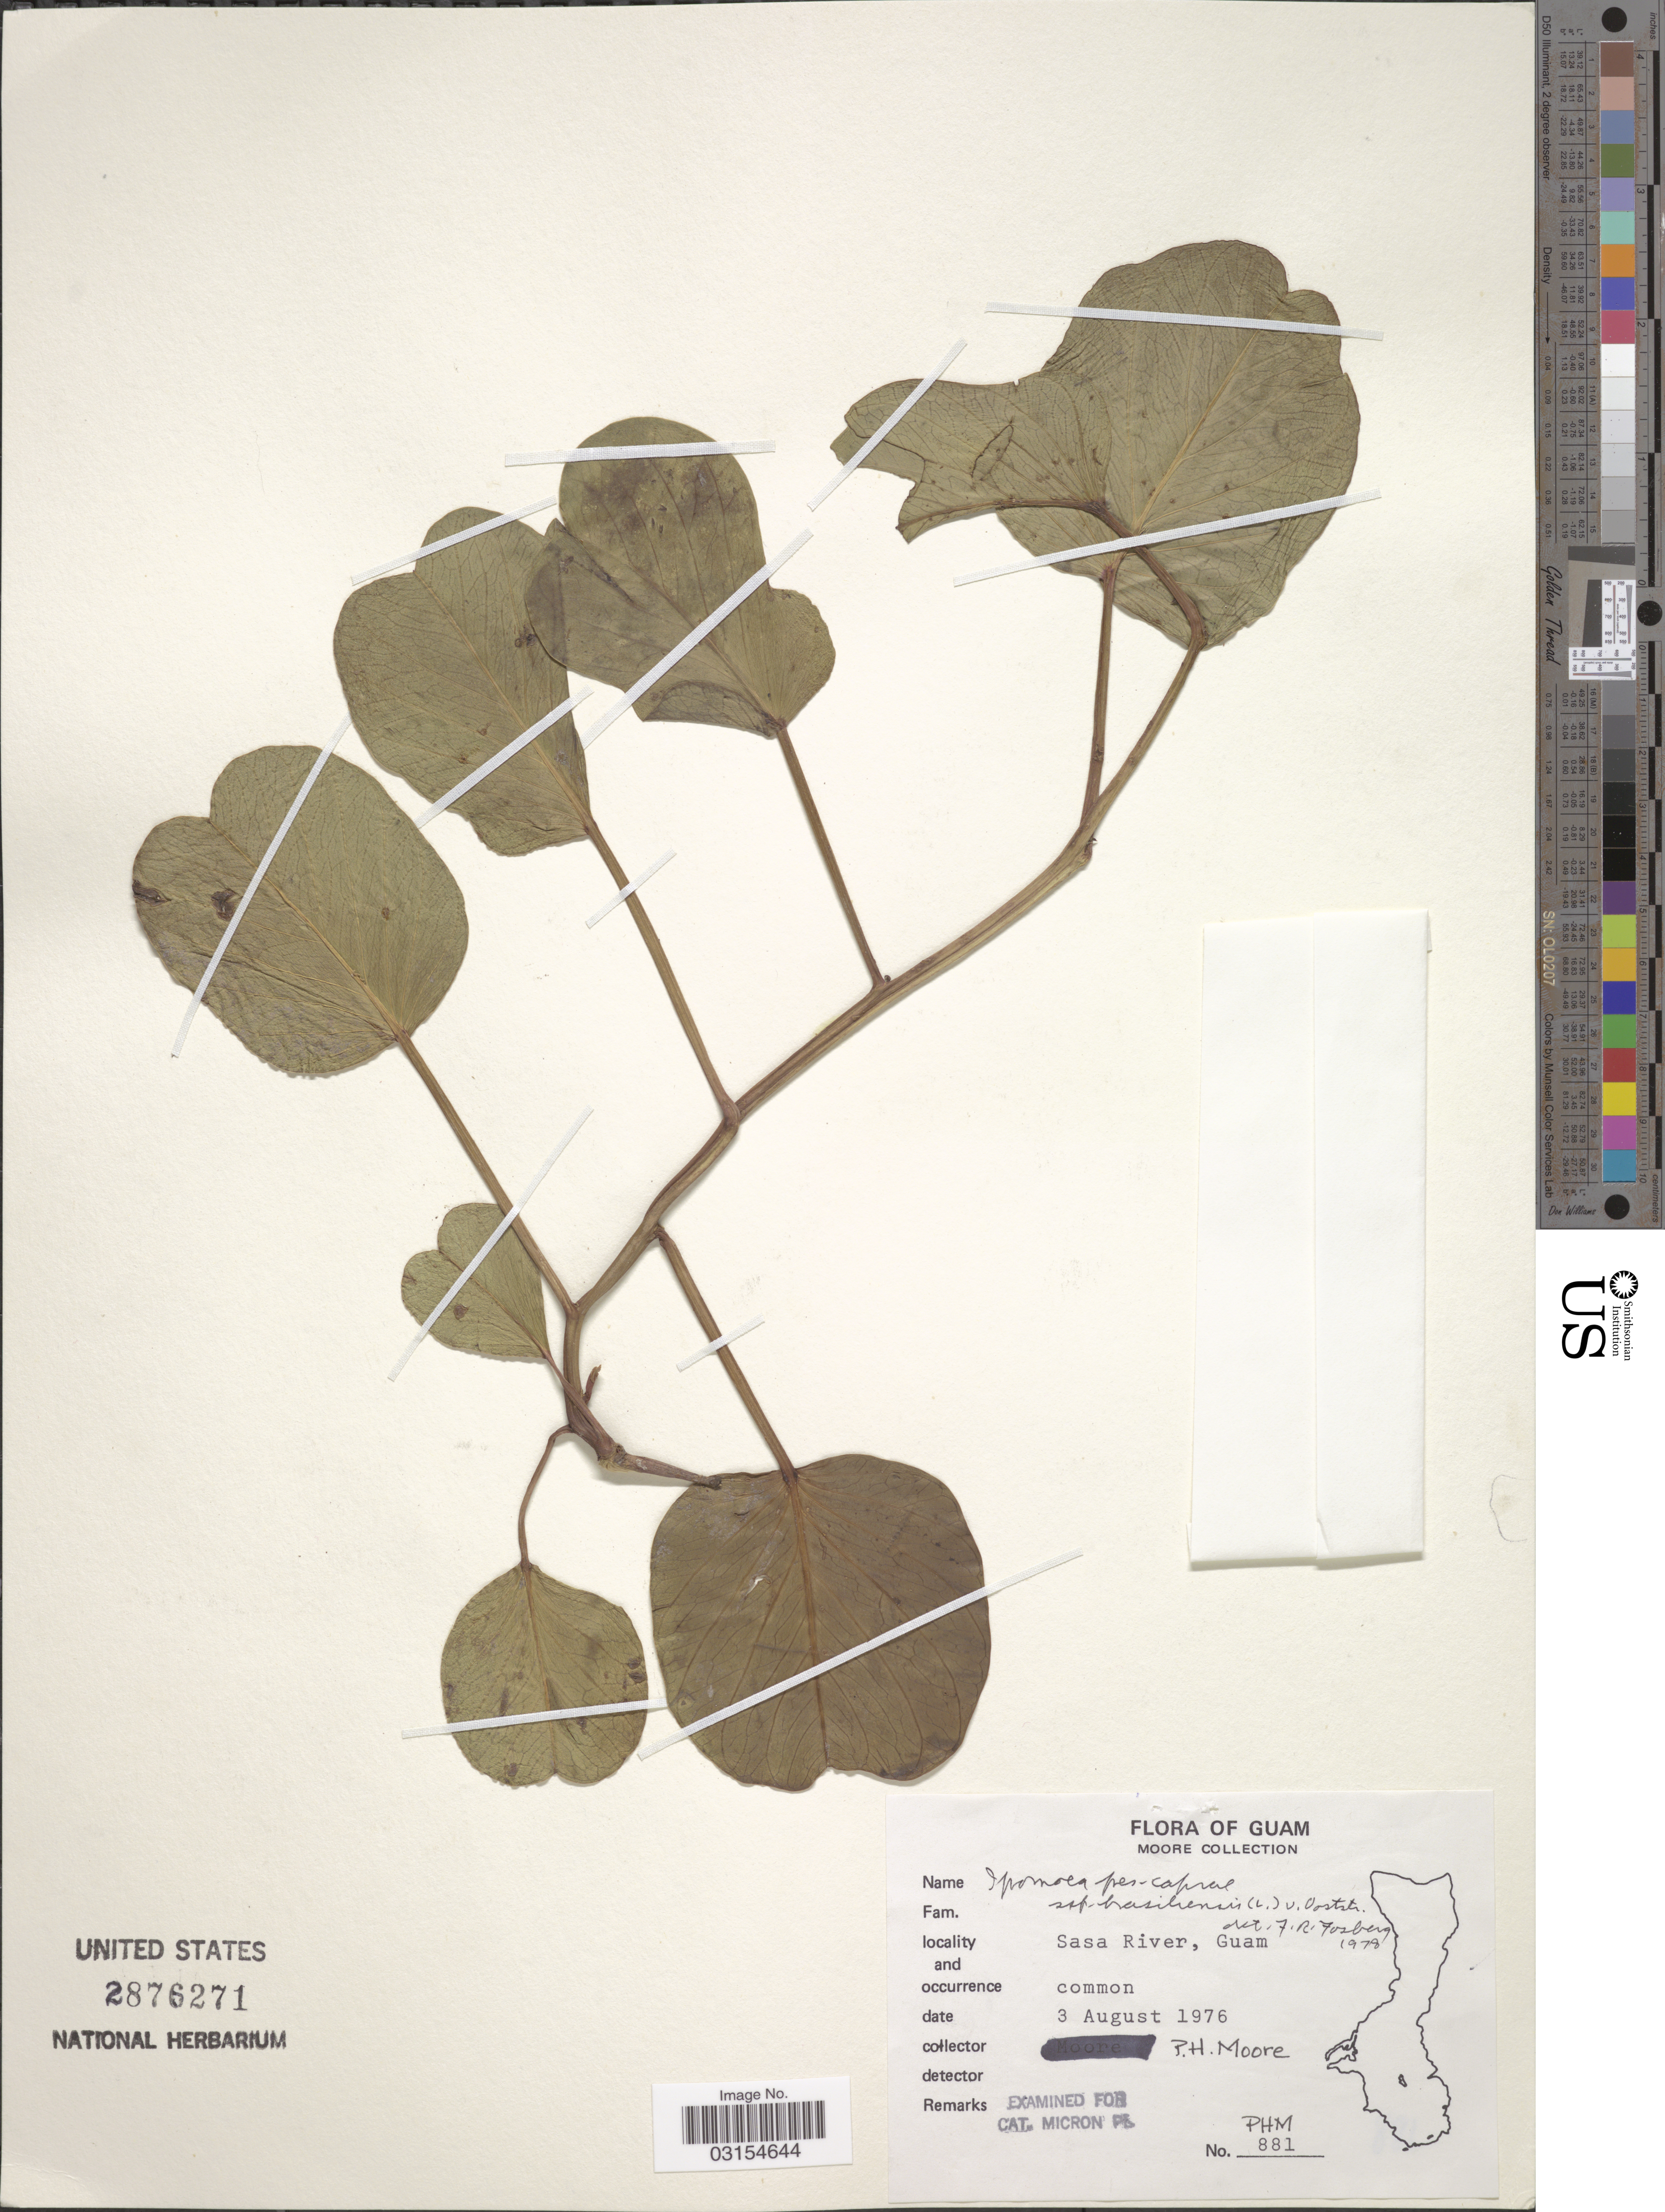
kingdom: Plantae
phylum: Tracheophyta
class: Magnoliopsida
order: Solanales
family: Convolvulaceae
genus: Ipomoea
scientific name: Ipomoea pes-caprae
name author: (L.) R. Br.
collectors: P. H. Moore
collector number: PHM881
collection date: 1976-08-03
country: Guam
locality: Sasa River.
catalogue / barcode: US 2876271